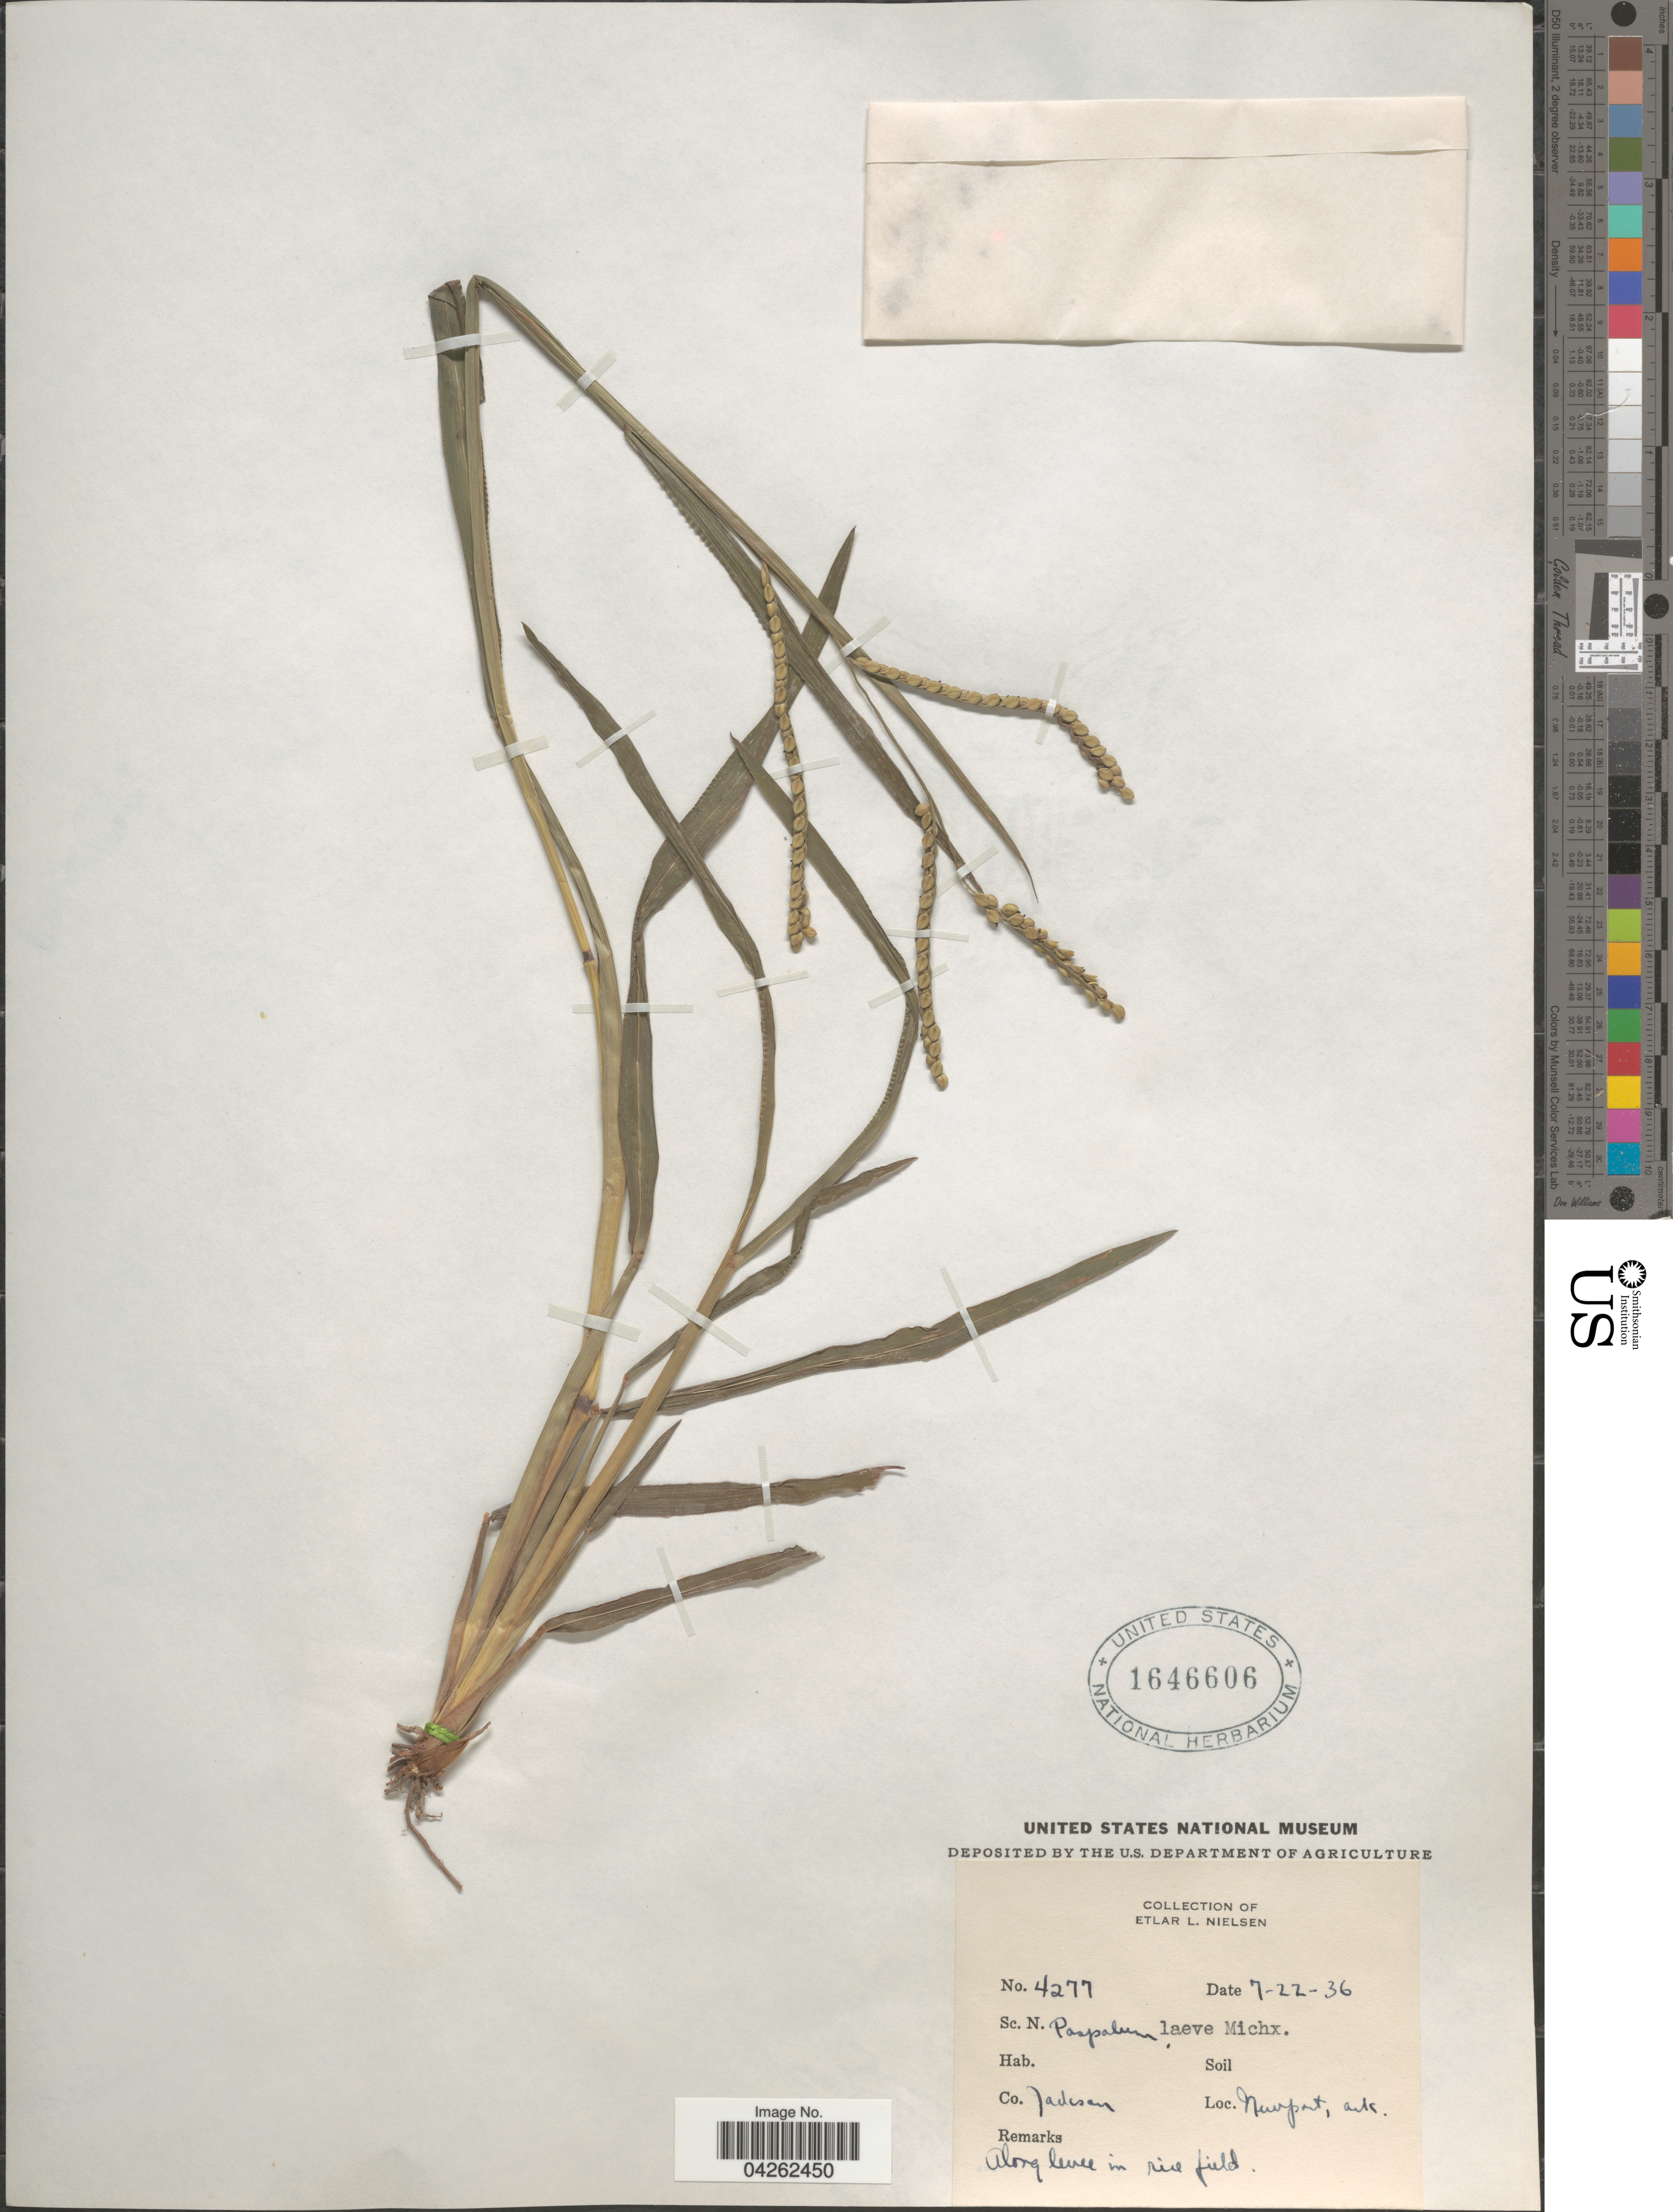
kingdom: Plantae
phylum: Tracheophyta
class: Liliopsida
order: Poales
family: Poaceae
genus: Paspalum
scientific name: Paspalum laeve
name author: Michx.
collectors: E. L. Nielsen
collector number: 4277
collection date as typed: Transcribed d/m/y: 22/7/36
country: United States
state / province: Arkansas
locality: Co. Jackson. Newport. Along levee in rice fields.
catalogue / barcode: US 1646606